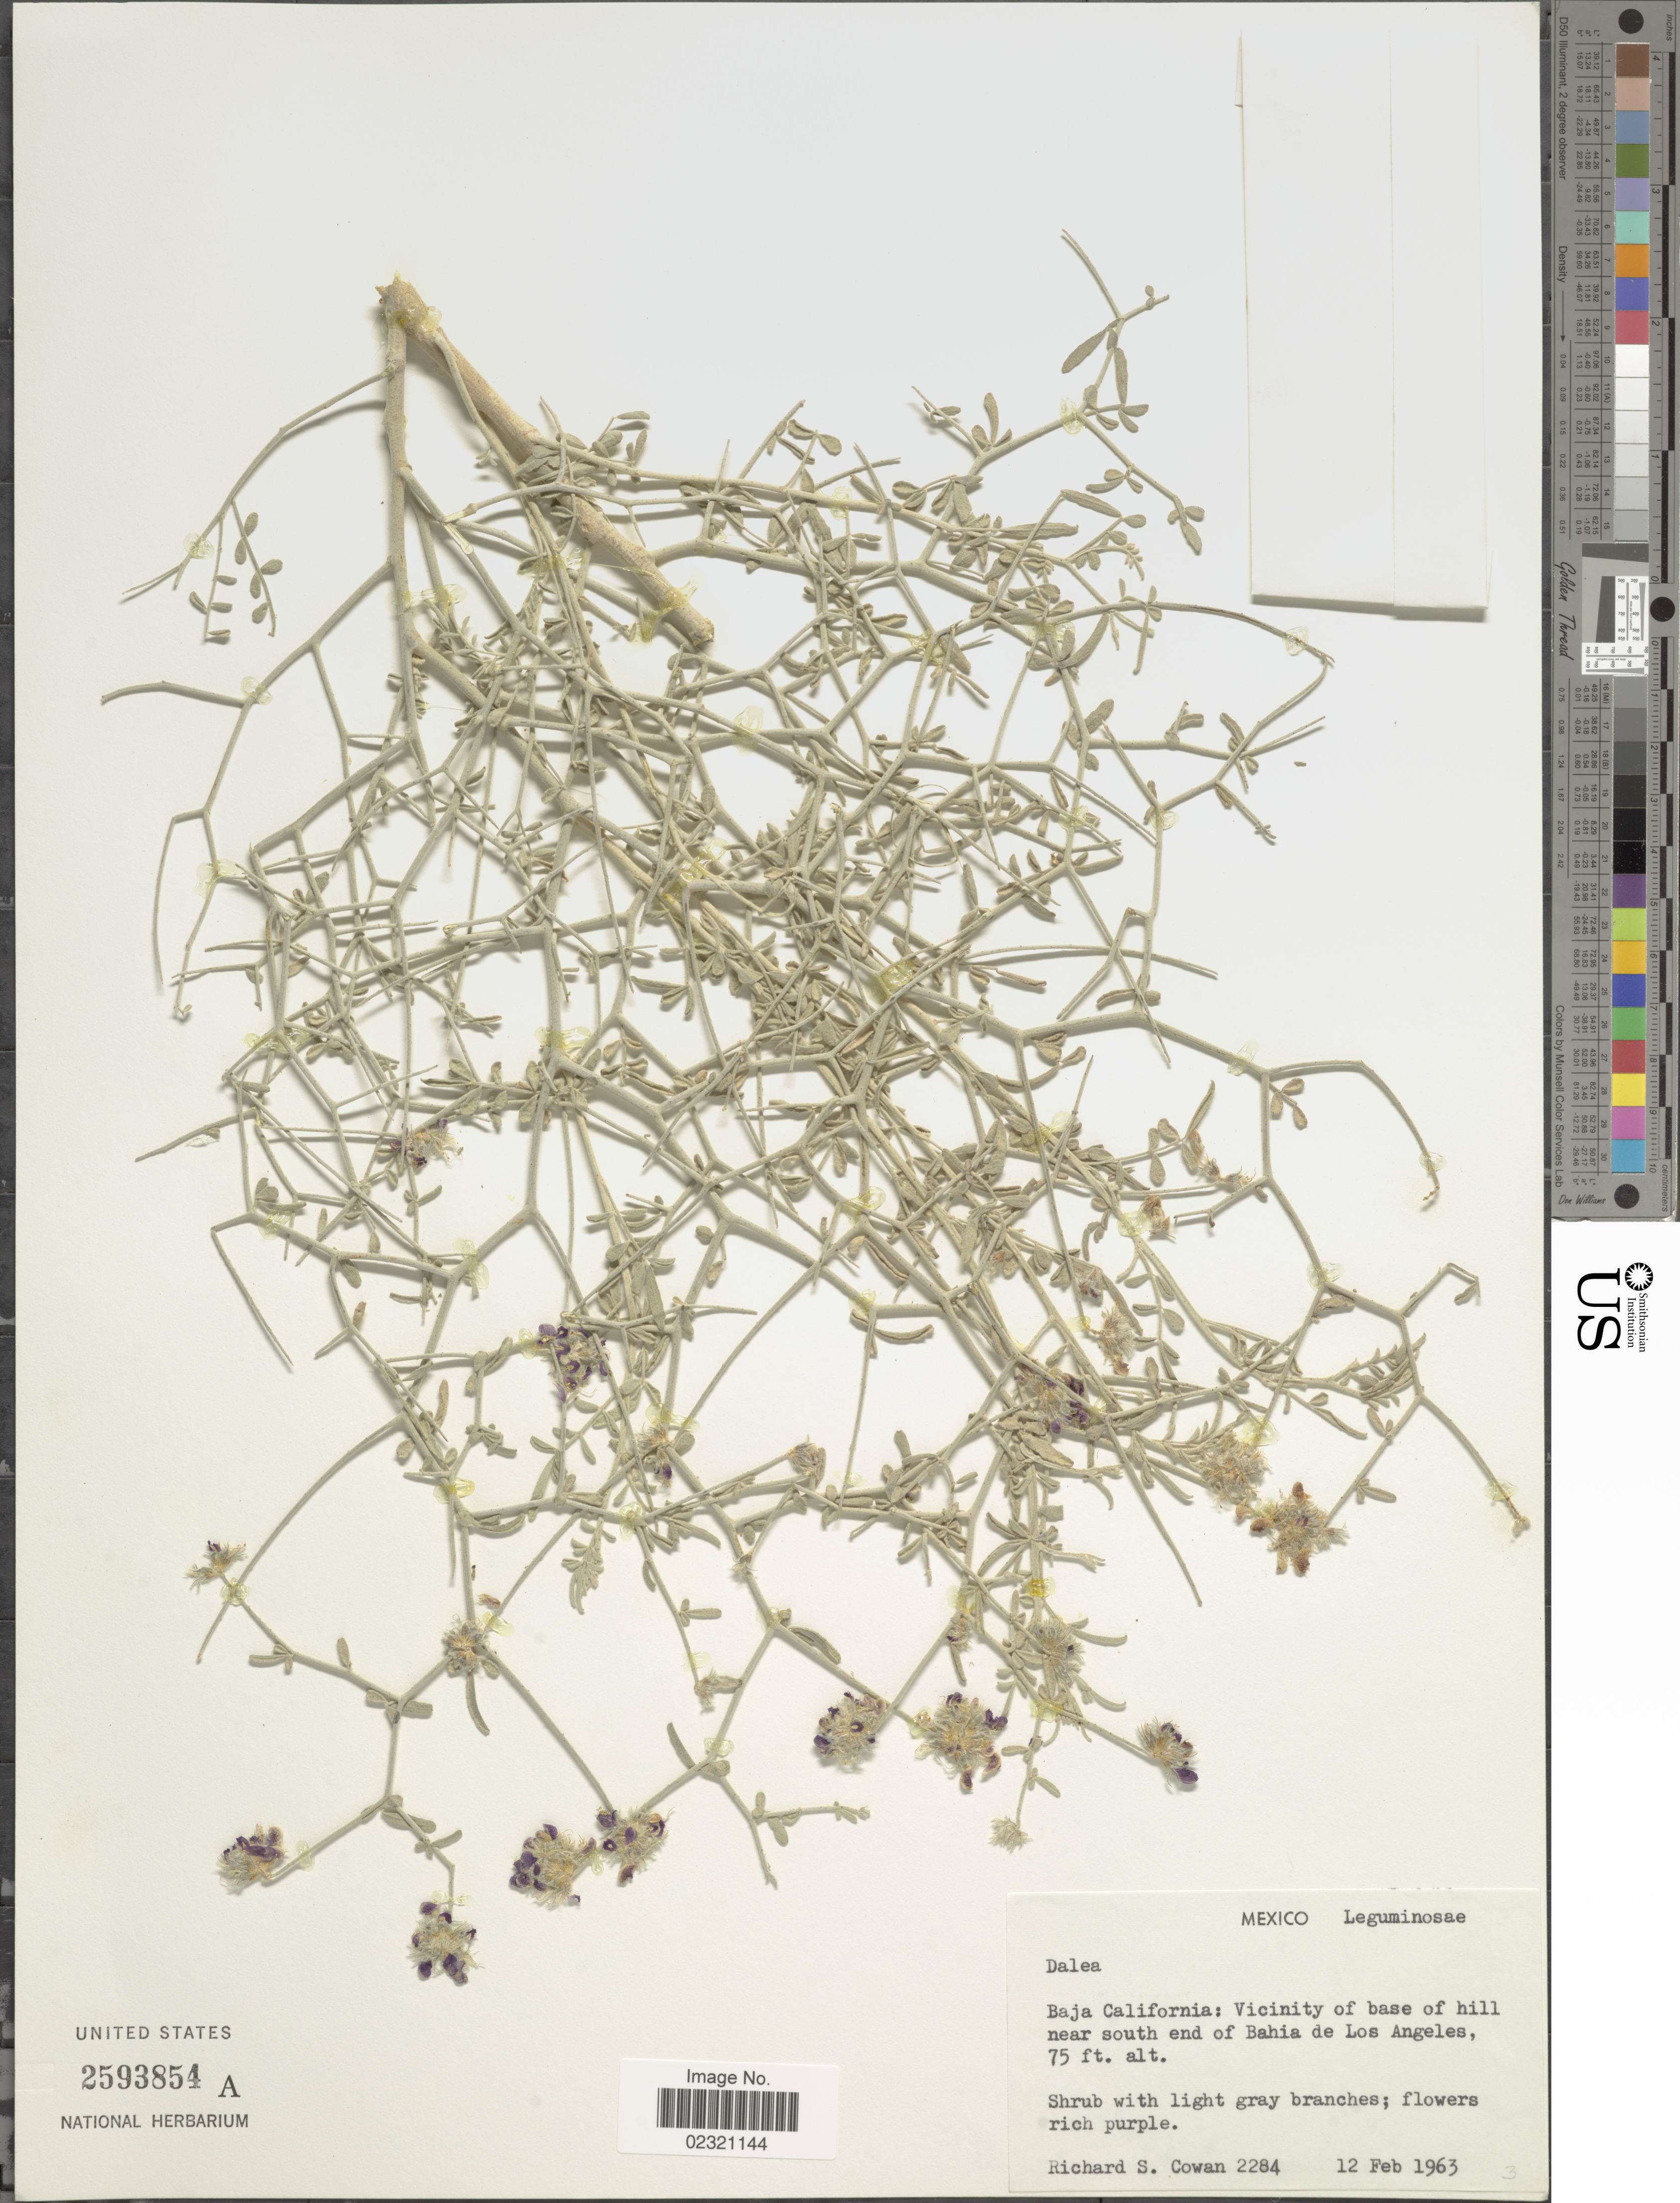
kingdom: Plantae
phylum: Tracheophyta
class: Magnoliopsida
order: Fabales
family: Fabaceae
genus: Psorothamnus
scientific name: Psorothamnus emoryi var. emoryi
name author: (A. Gray) Rydb.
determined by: Strong, M. T., (US), Smithsonian Institution - National Museum of Natural History (UNITED STATES)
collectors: R. S. Cowan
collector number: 2284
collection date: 1963-02-12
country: Mexico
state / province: Baja California Norte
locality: Vicinity of base of hill near south end of Bahia de Los Angeles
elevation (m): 23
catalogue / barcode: US 2593854A